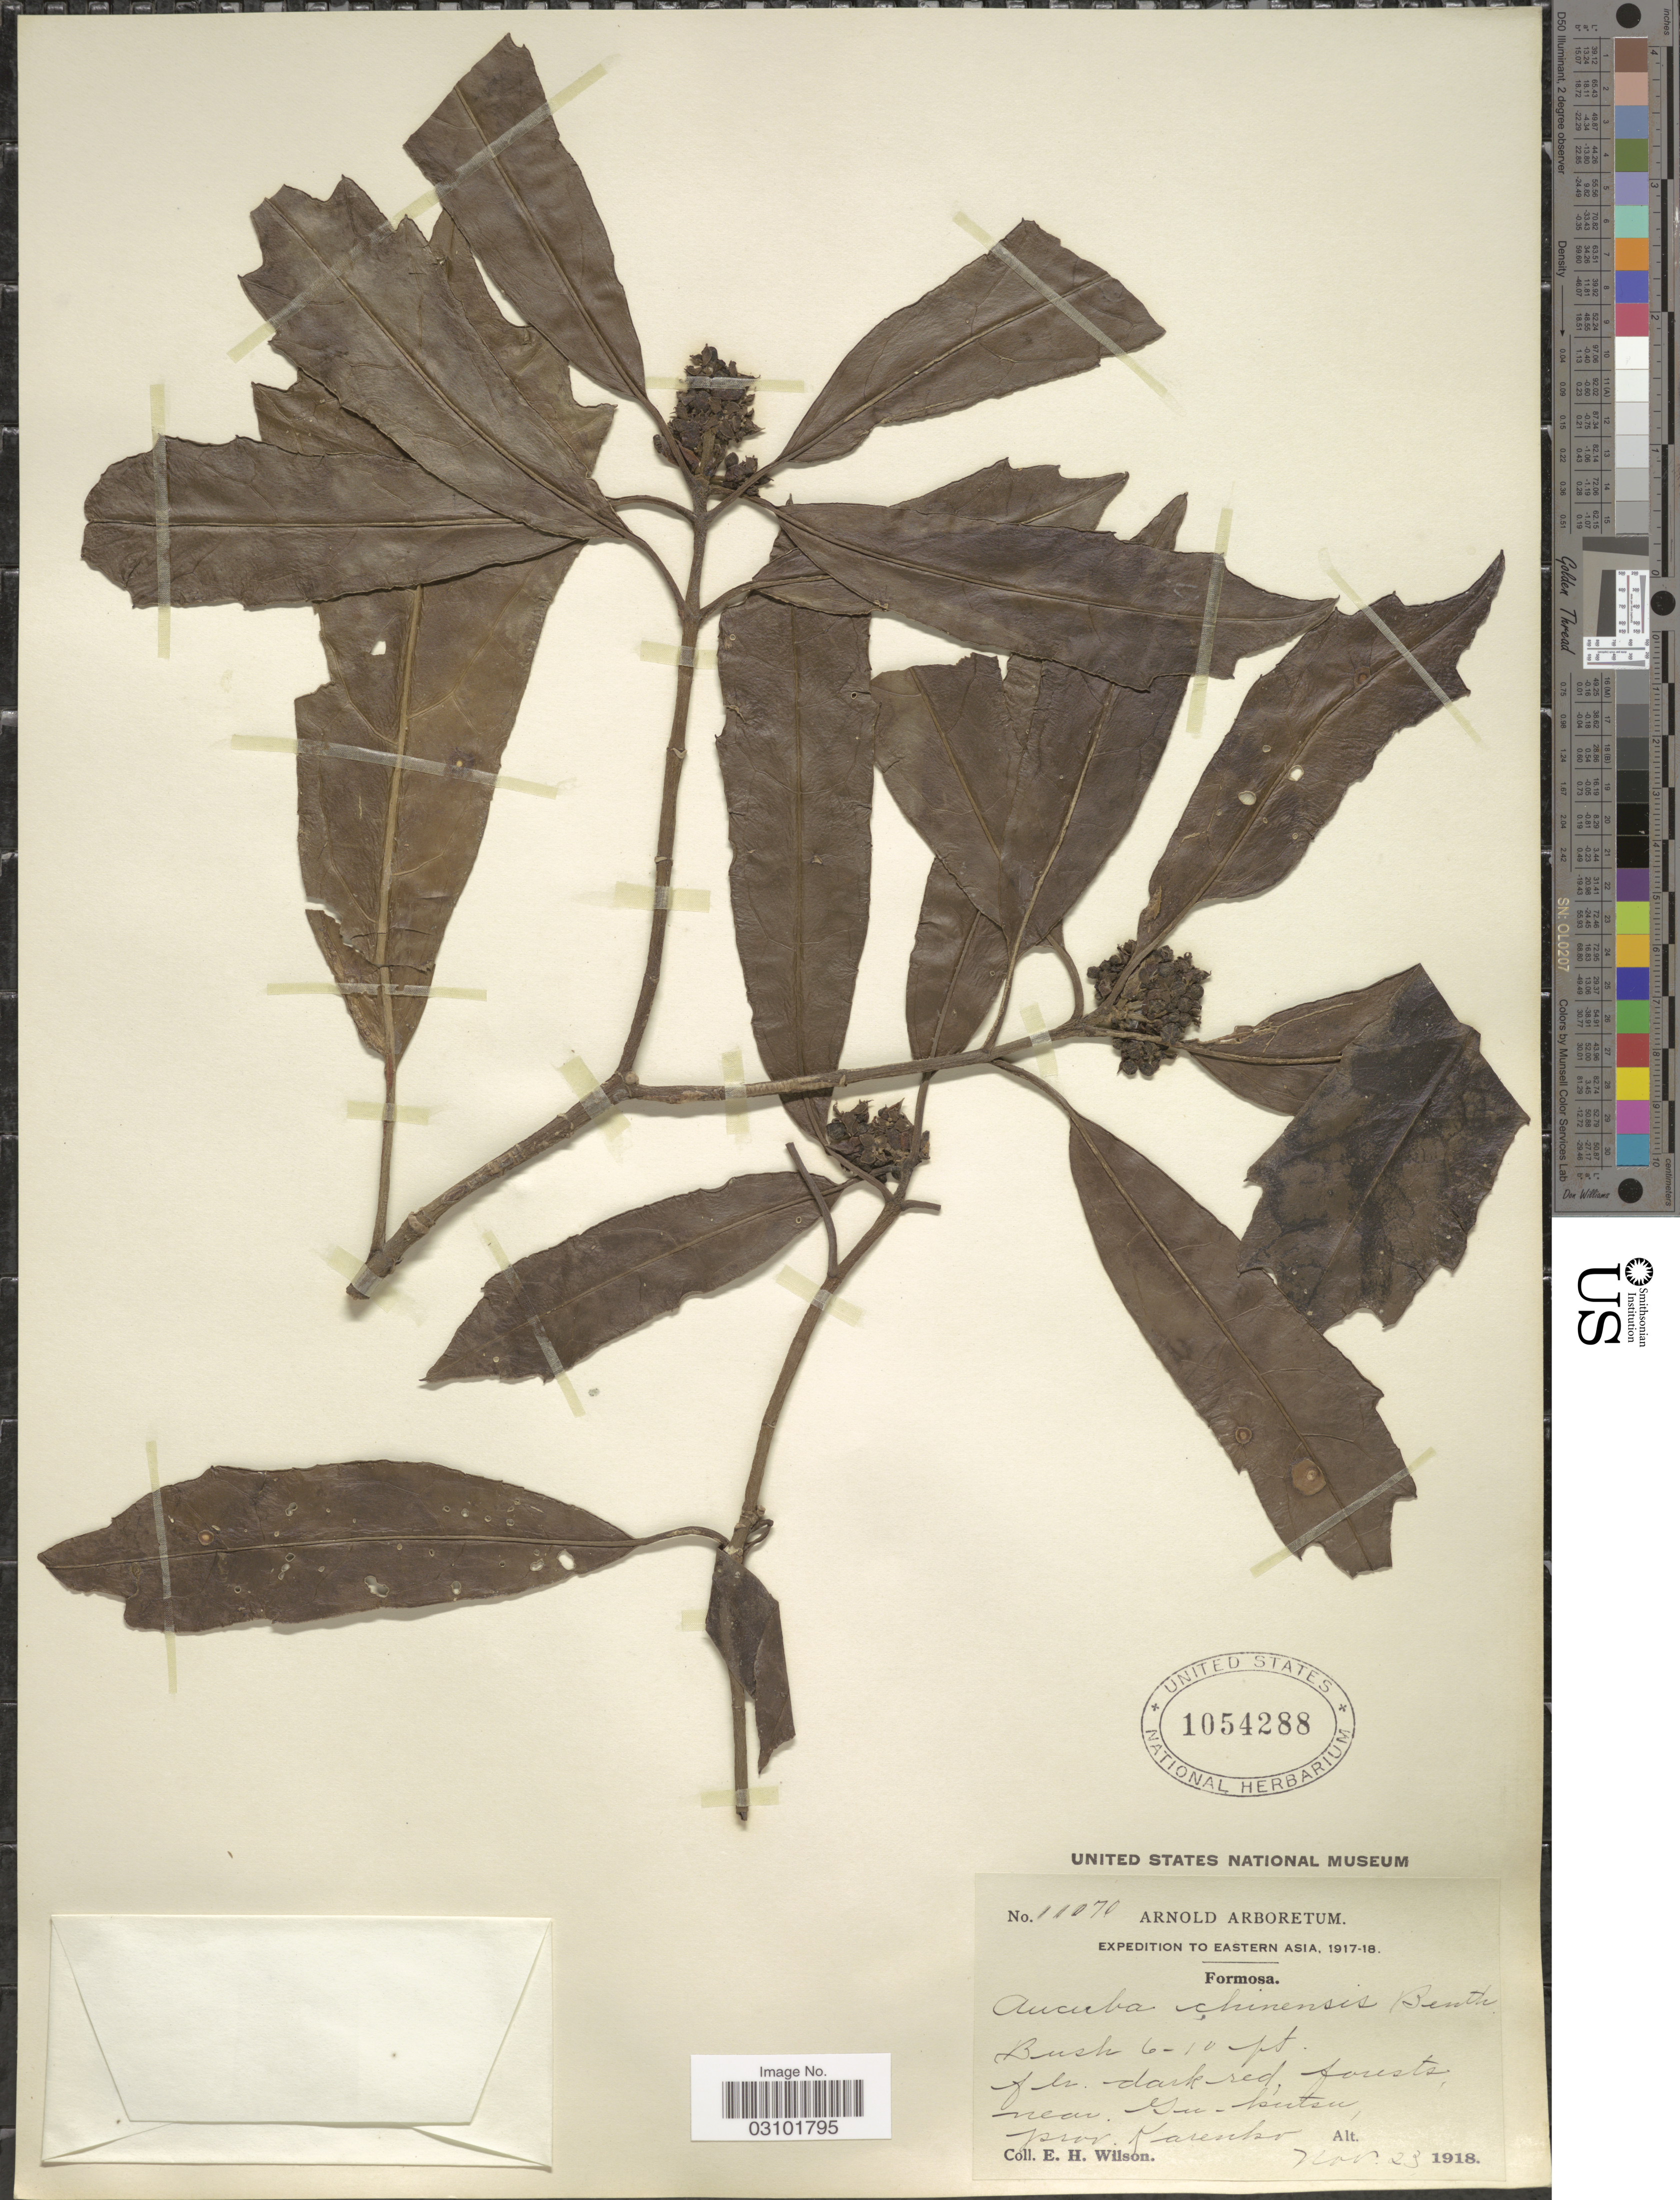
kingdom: Plantae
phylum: Tracheophyta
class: Magnoliopsida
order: Garryales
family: Garryaceae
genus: Aucuba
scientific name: Aucuba chinensis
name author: Benth.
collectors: E. Wilson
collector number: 11070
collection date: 1918-11-23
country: Taiwan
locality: Eastern Asia. Formosa. Near Gu-kutsu, prov. Karenko.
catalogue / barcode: US 1054288